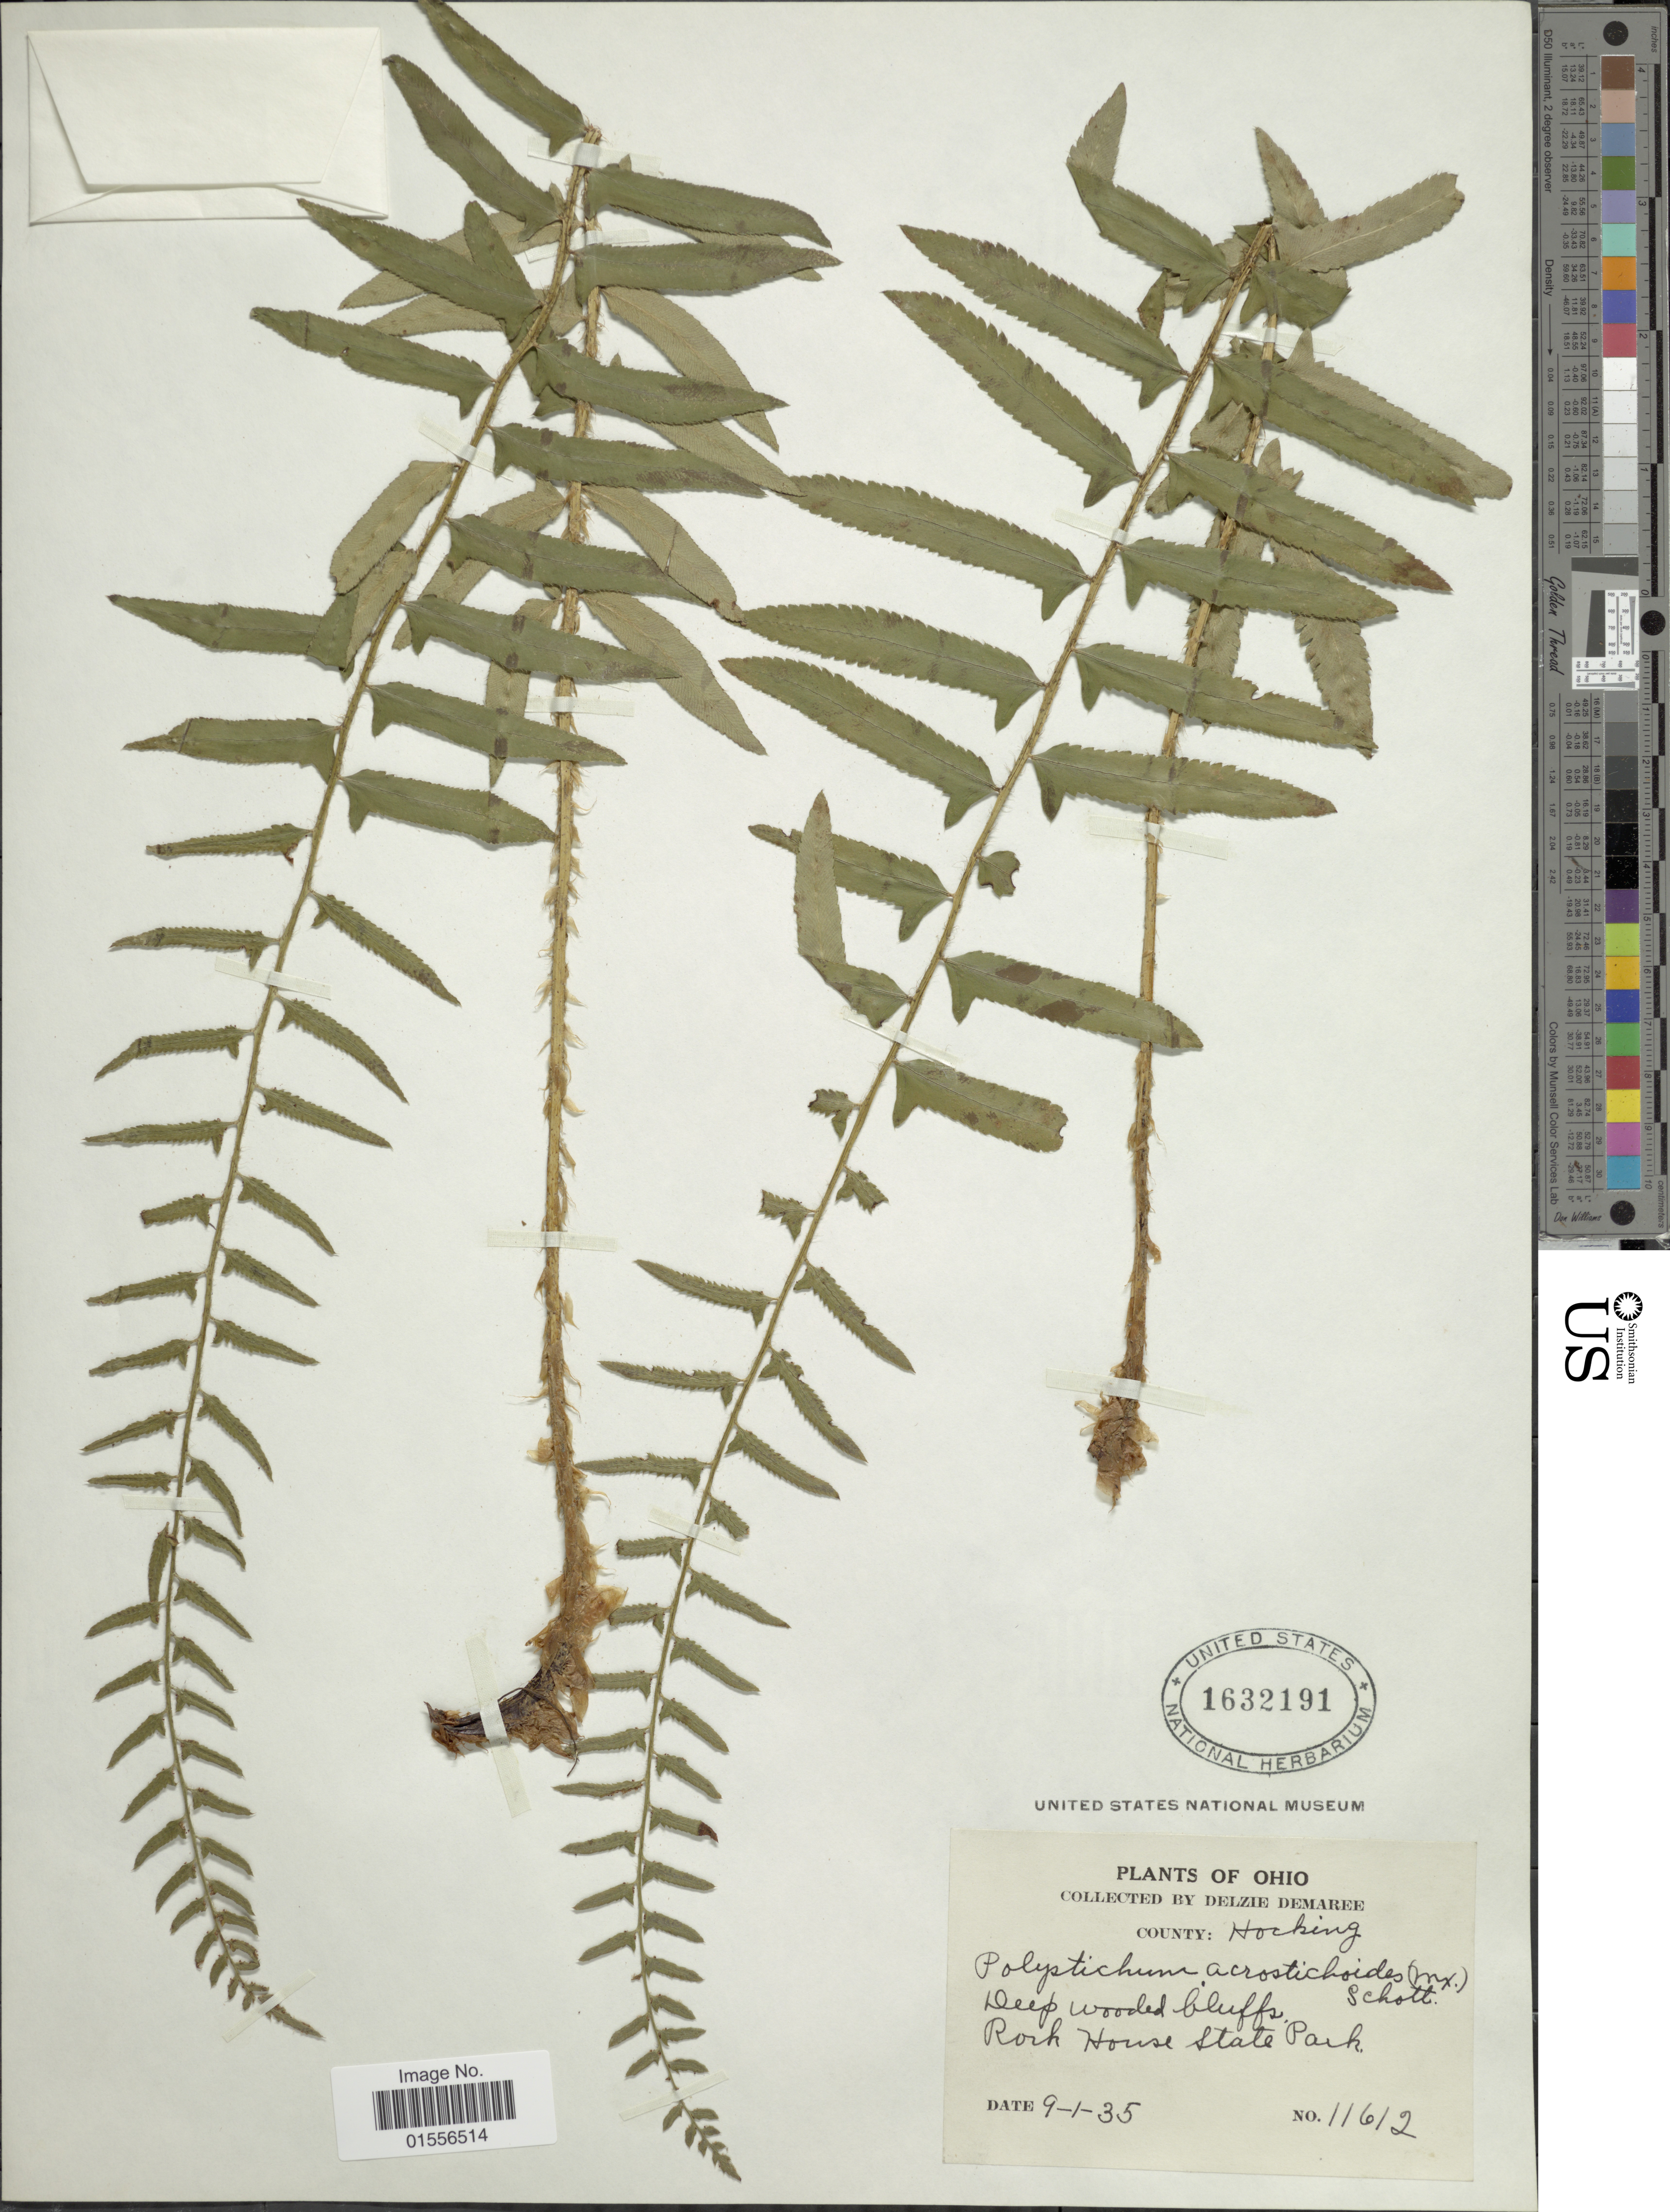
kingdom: Plantae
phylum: Tracheophyta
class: Polypodiopsida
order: Polypodiales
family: Dryopteridaceae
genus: Polystichum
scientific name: Polystichum acrostichoides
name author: (Michx.) Schott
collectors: D. Demaree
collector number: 11612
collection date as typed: Transcribed d/m/y: 9/1/35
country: United States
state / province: Ohio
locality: County: Hocking, Rock House State Park.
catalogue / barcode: US 1632191